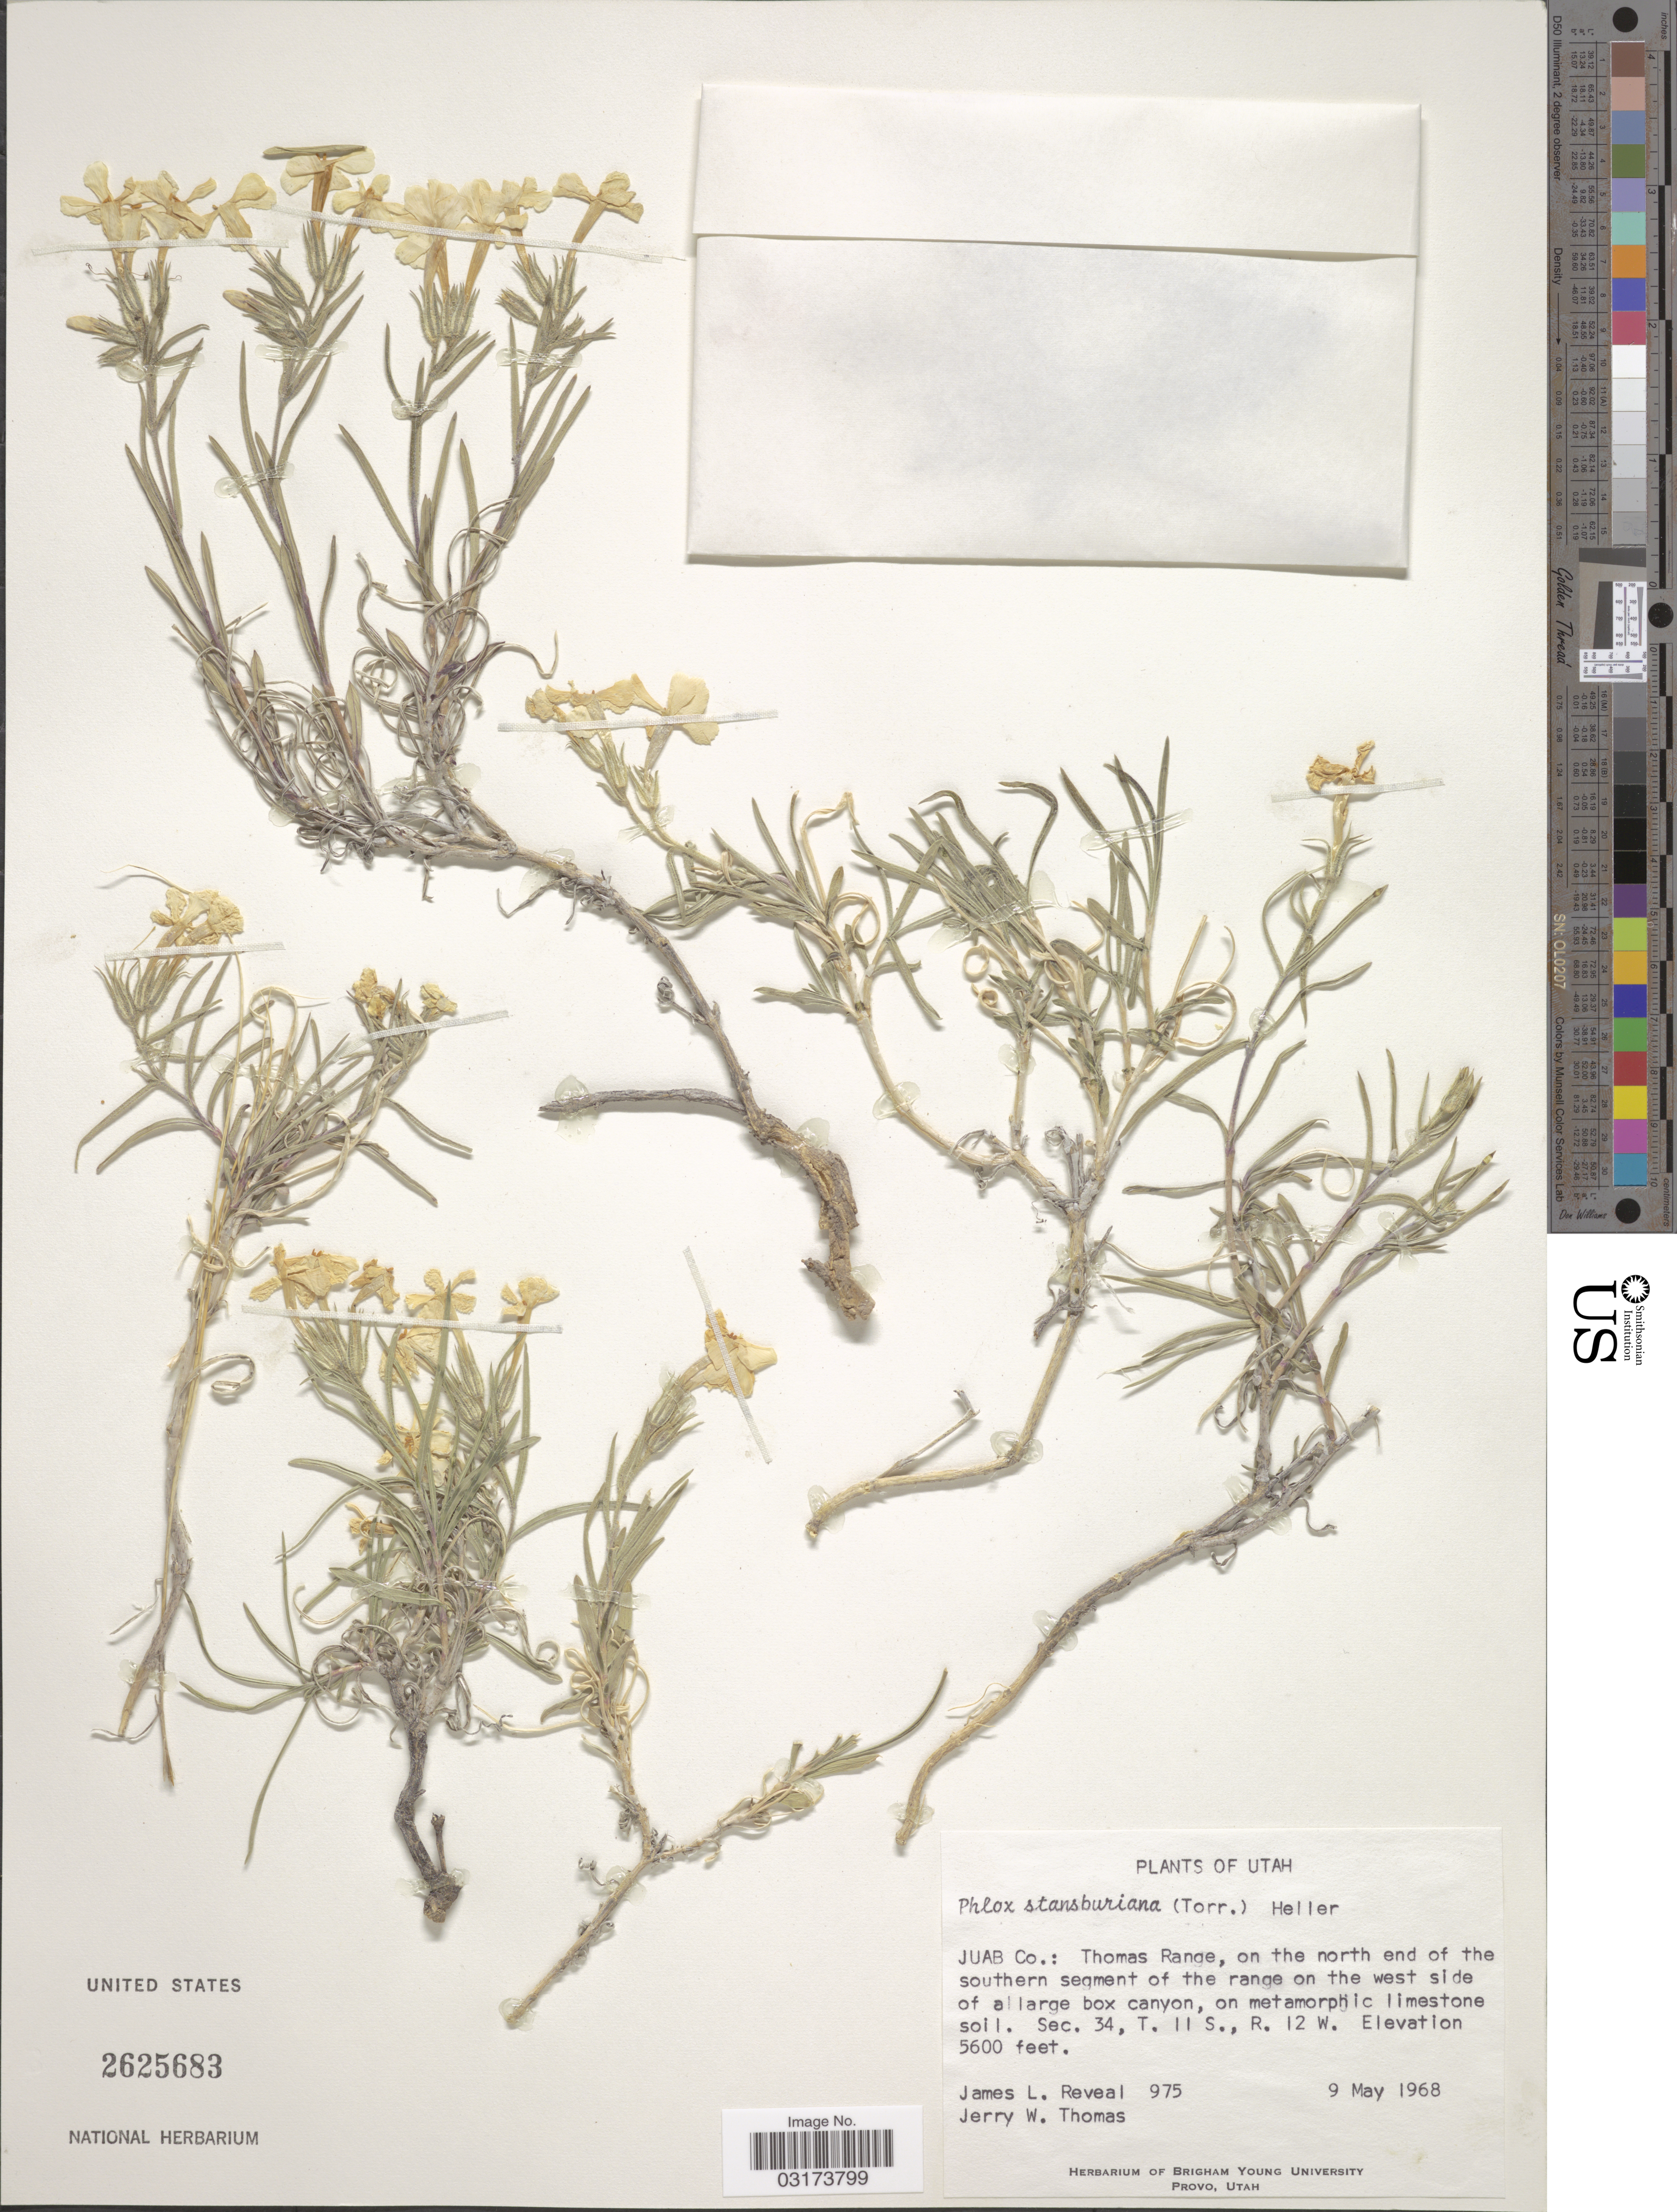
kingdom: Plantae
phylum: Tracheophyta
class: Magnoliopsida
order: Ericales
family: Polemoniaceae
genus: Phlox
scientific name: Phlox stansburyi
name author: (Torr.) A. Heller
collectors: J. L. Reveal & J. W. Thomas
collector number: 975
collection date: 1968-05-09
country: United States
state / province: Utah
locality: Juab Co.: Thomas Range, on the north end of the southern segment of the range on the west side of a large box canyon. Sec. 34, T. 11 S., R. 12 W.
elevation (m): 1707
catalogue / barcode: US 2625683